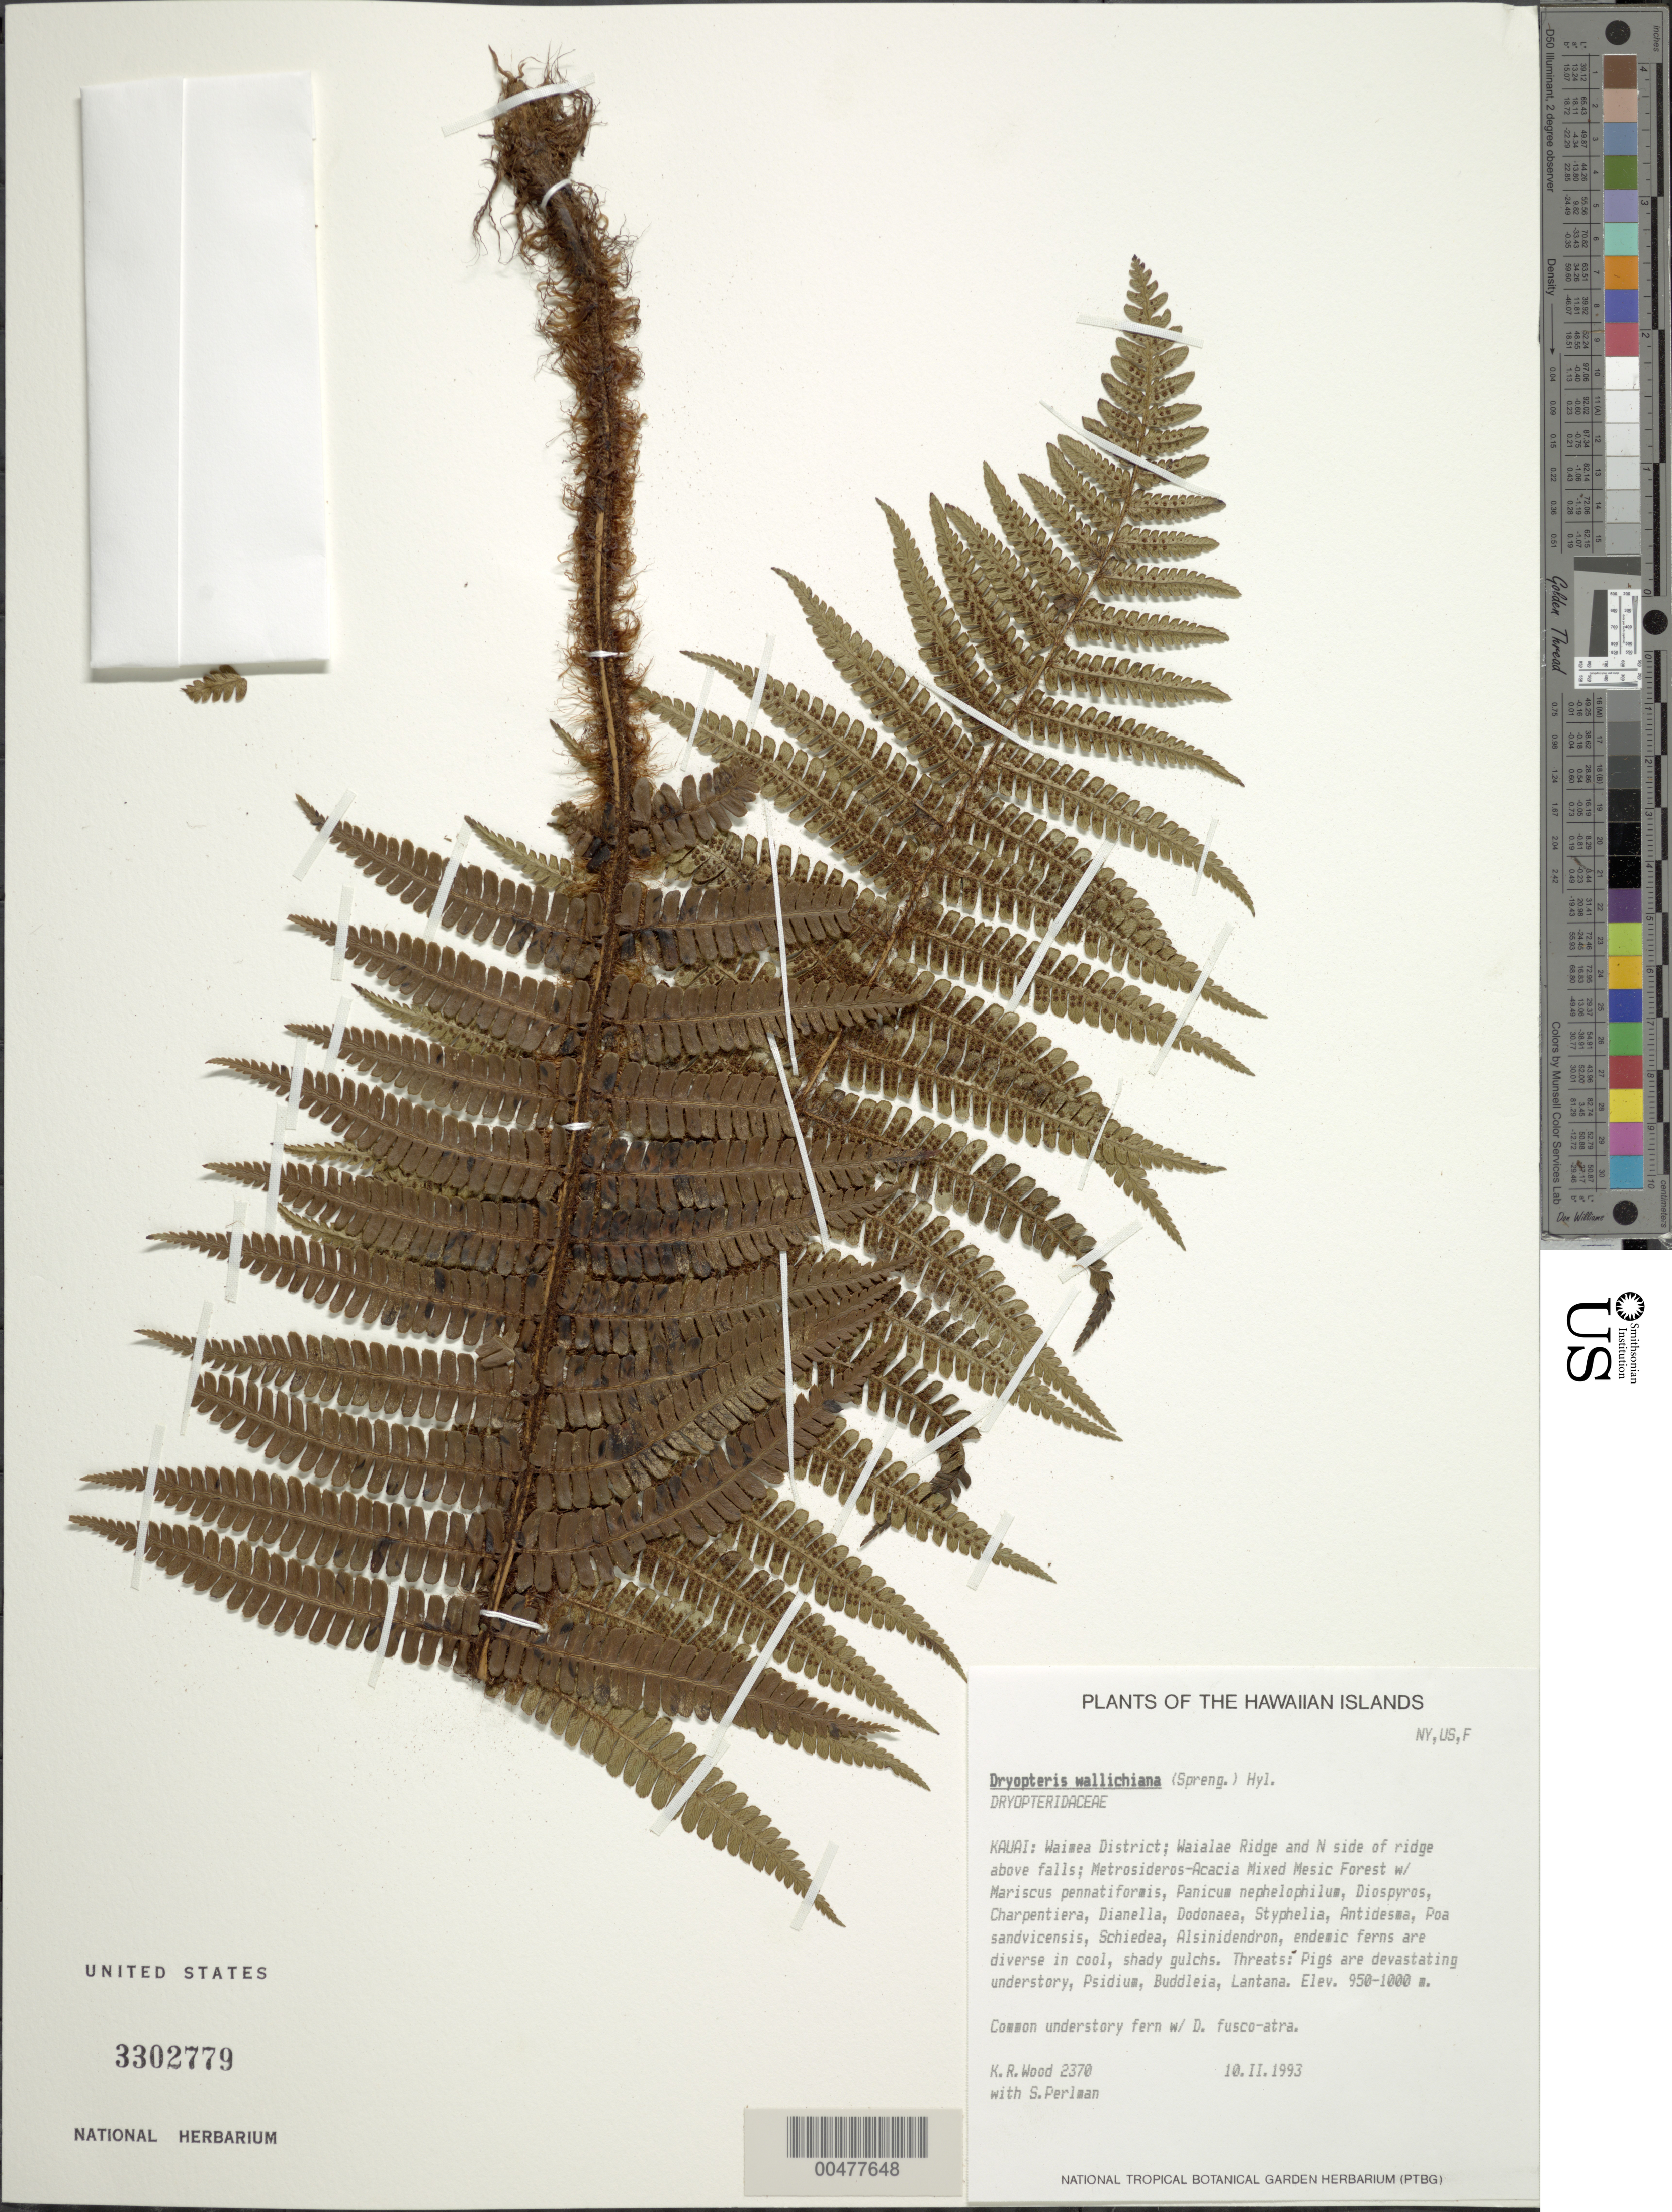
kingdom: Plantae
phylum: Tracheophyta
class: Polypodiopsida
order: Polypodiales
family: Dryopteridaceae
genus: Dryopteris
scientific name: Dryopteris wallichiana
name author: (Spreng.) Hyl.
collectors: K. R. Wood & S. P. Perlman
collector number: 2370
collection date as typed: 10 Feb 1993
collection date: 1993-02-10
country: United States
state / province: Hawaii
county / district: Kauai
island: Kaua'i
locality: Waimea Dist., Waialae Ridge and N side of ridge above falls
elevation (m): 950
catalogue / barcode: US 3302779